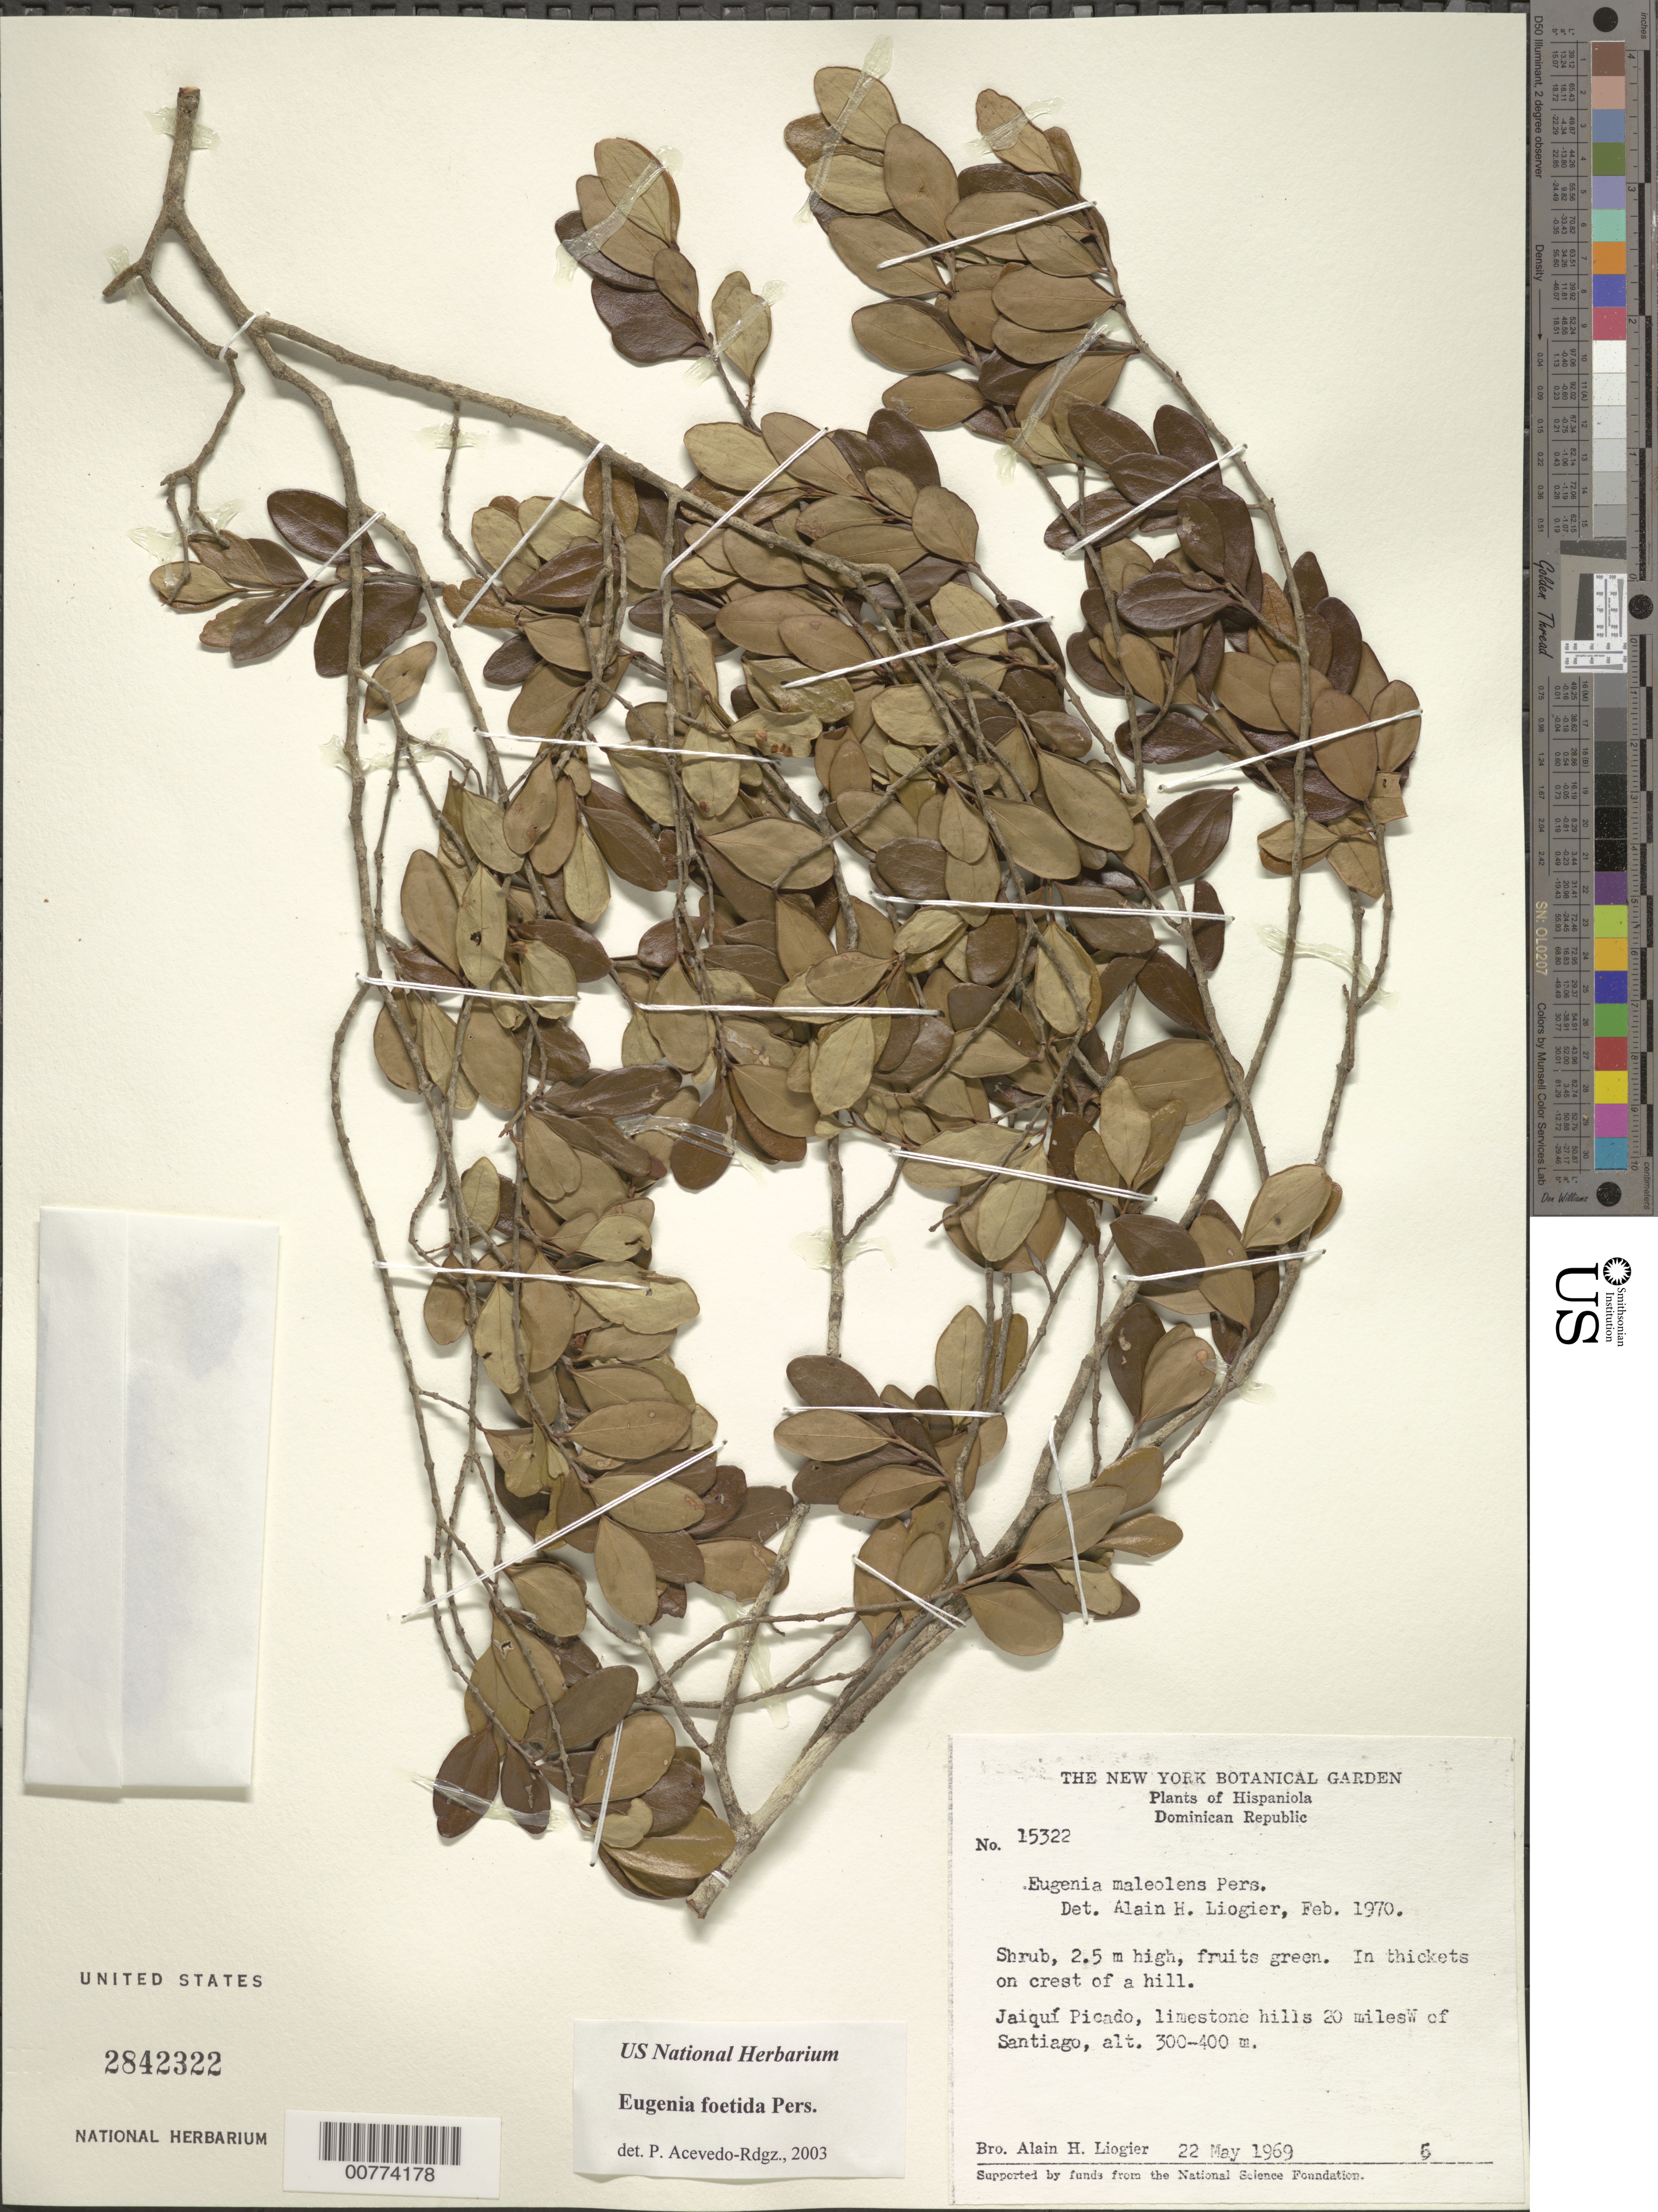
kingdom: Plantae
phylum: Tracheophyta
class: Magnoliopsida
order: Myrtales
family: Myrtaceae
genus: Eugenia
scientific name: Eugenia foetida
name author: Pers.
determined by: Acevedo-Rodríguez, P., (BOT), Smithsonian Institution - National Museum of Natural History (UNITED STATES)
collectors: A. H. Liogier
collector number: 15322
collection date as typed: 22 May 1969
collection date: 1969-05-22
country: Dominican Republic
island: Hispaniola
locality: Jaiquí Picado, limestone hills 20 miles W of Santiago.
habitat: In thickets on crest of a hill.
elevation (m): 300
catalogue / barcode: US 2842322